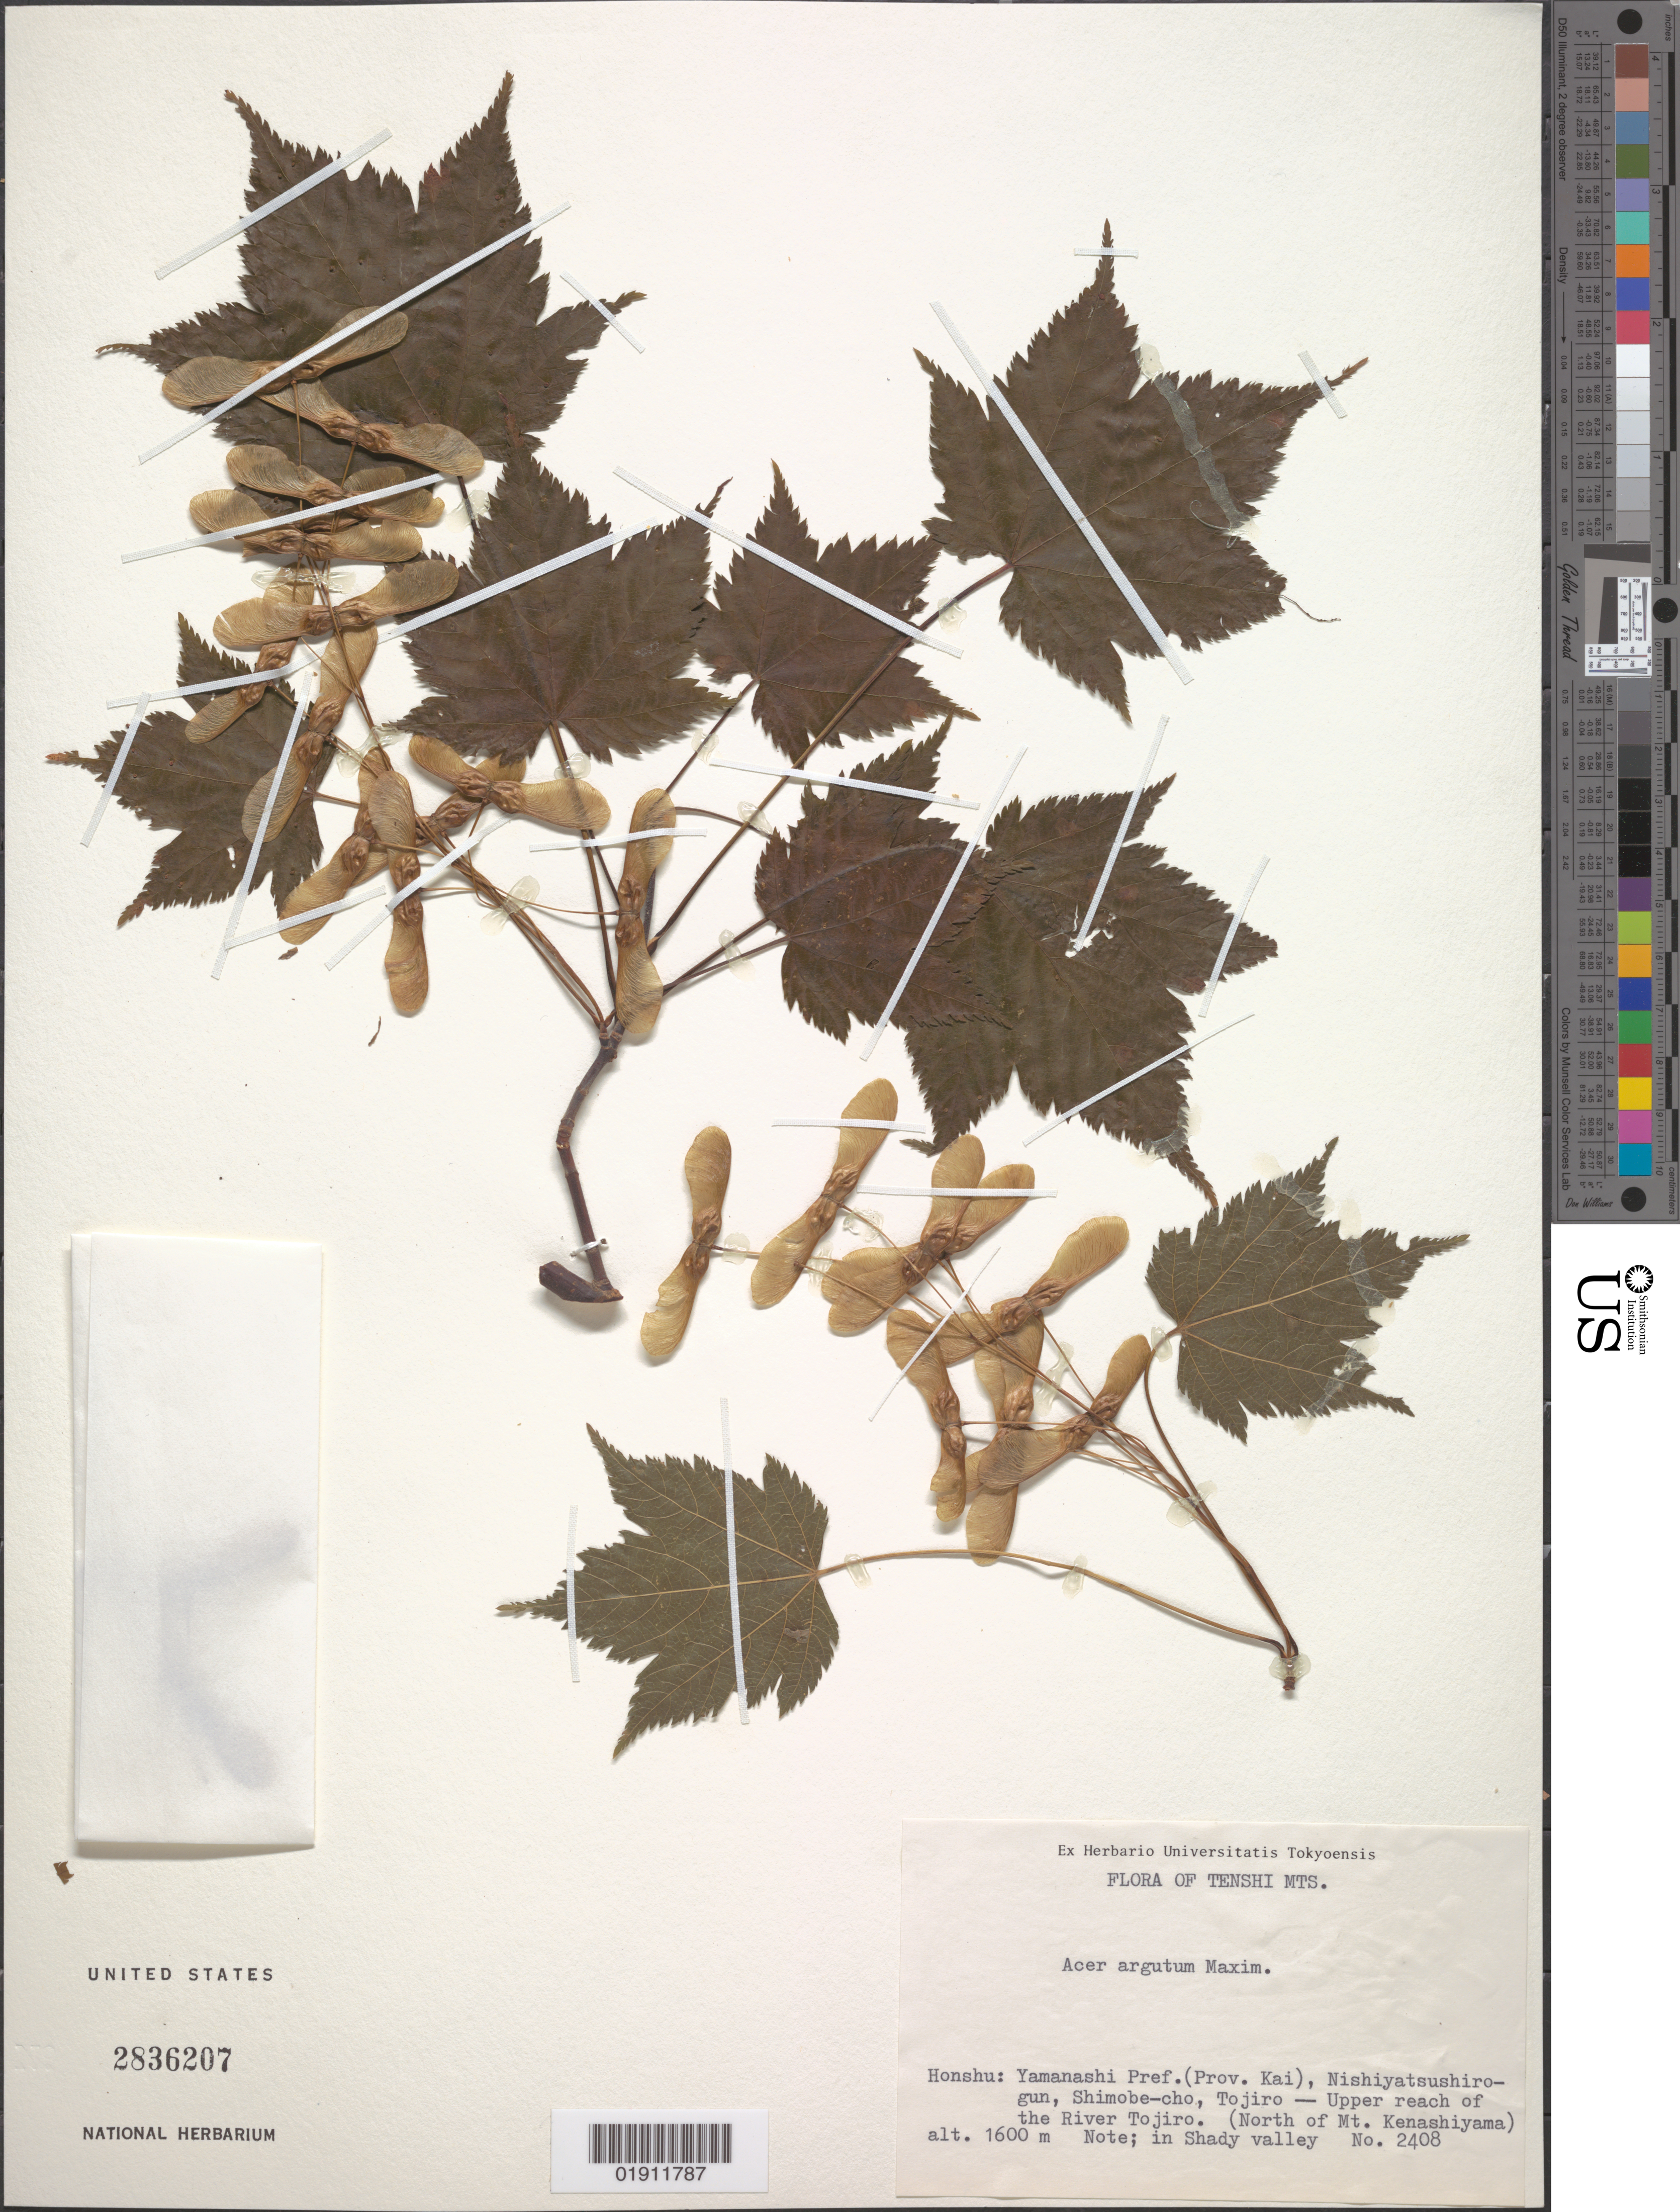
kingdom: Plantae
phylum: Tracheophyta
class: Magnoliopsida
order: Sapindales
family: Sapindaceae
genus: Acer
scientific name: Acer argutum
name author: Maxim.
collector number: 2408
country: Japan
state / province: Yamanasi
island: Honshu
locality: Yamanashi Pref. (Prov. Kai), Nishiyatsushirogun, Shimobe-cho, Tojiro. Upper readhof the River Tojiro. North of Mt. Kenashiyama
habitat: Shady valley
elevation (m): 1600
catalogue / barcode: US 2836207